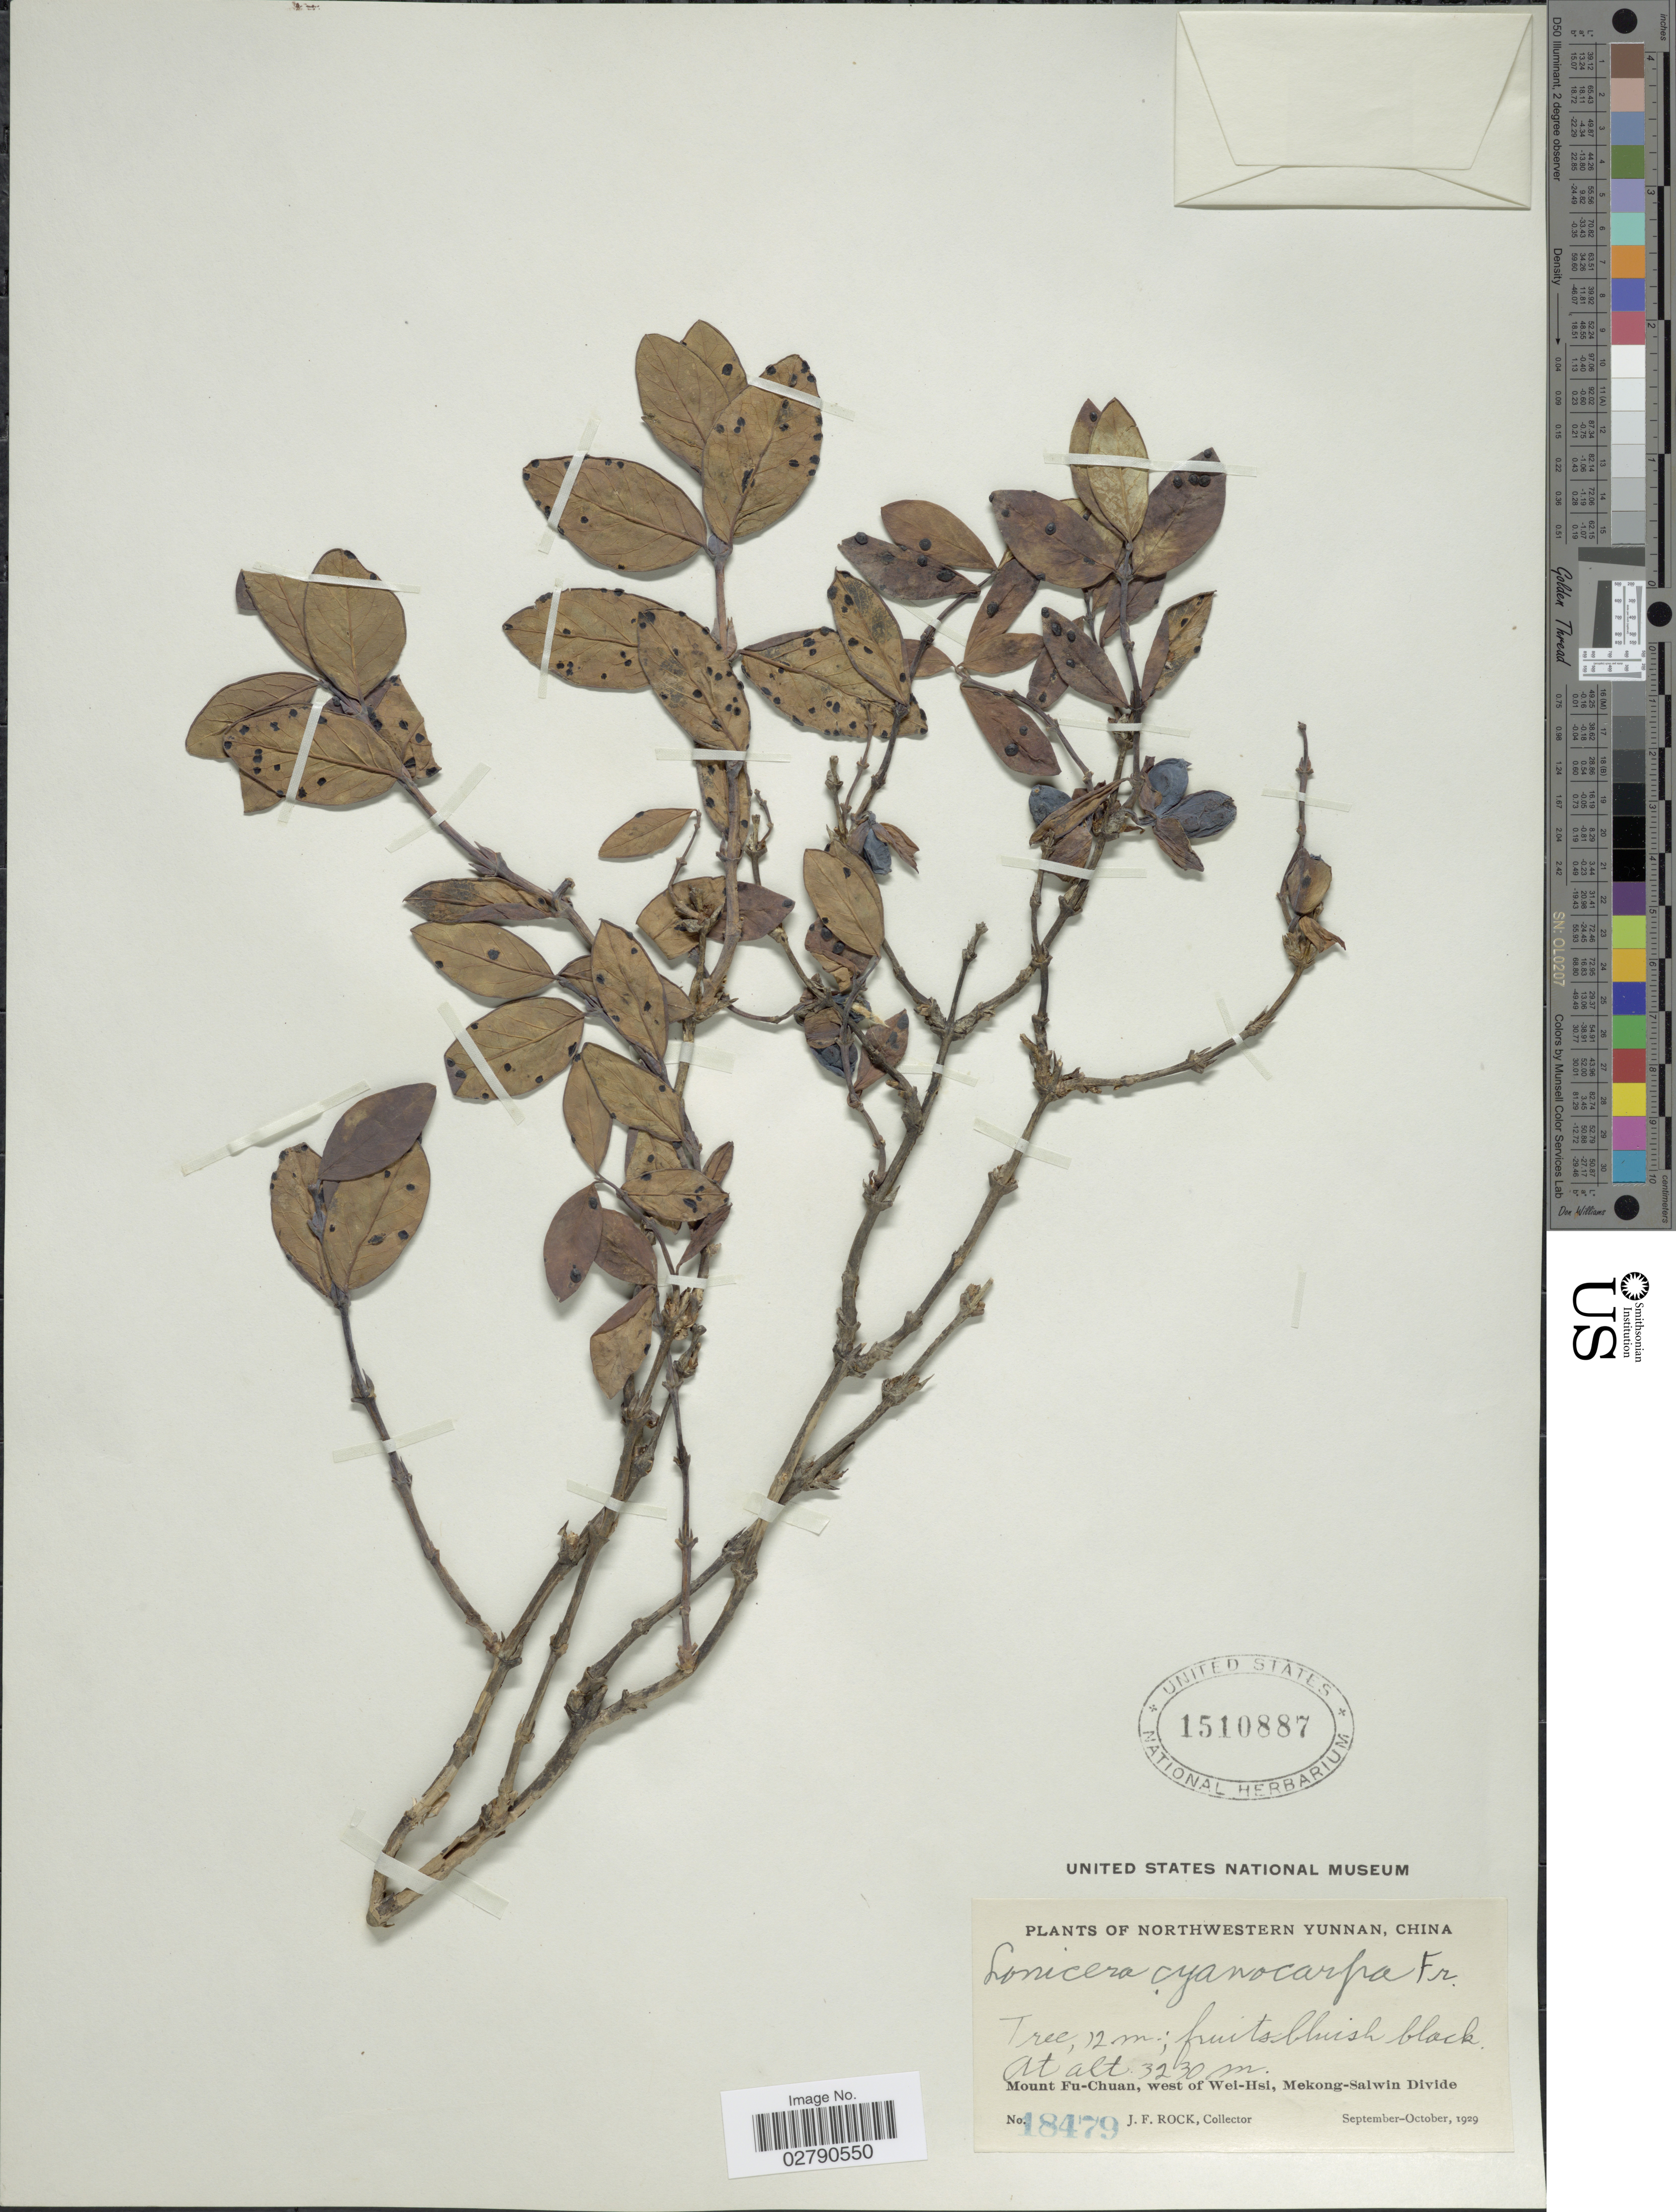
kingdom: Plantae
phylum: Tracheophyta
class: Magnoliopsida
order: Dipsacales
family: Caprifoliaceae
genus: Lonicera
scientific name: Lonicera cyanocarpa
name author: Franch.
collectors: J. Rock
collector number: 18479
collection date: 1929-09/1929-10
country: China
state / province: Yunnan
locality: Northwestern Yunnan. Mount Fu-Chuan, west of Wei-Hsi, Mekong-Salwin Divide.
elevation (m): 3230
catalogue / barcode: US 1510887